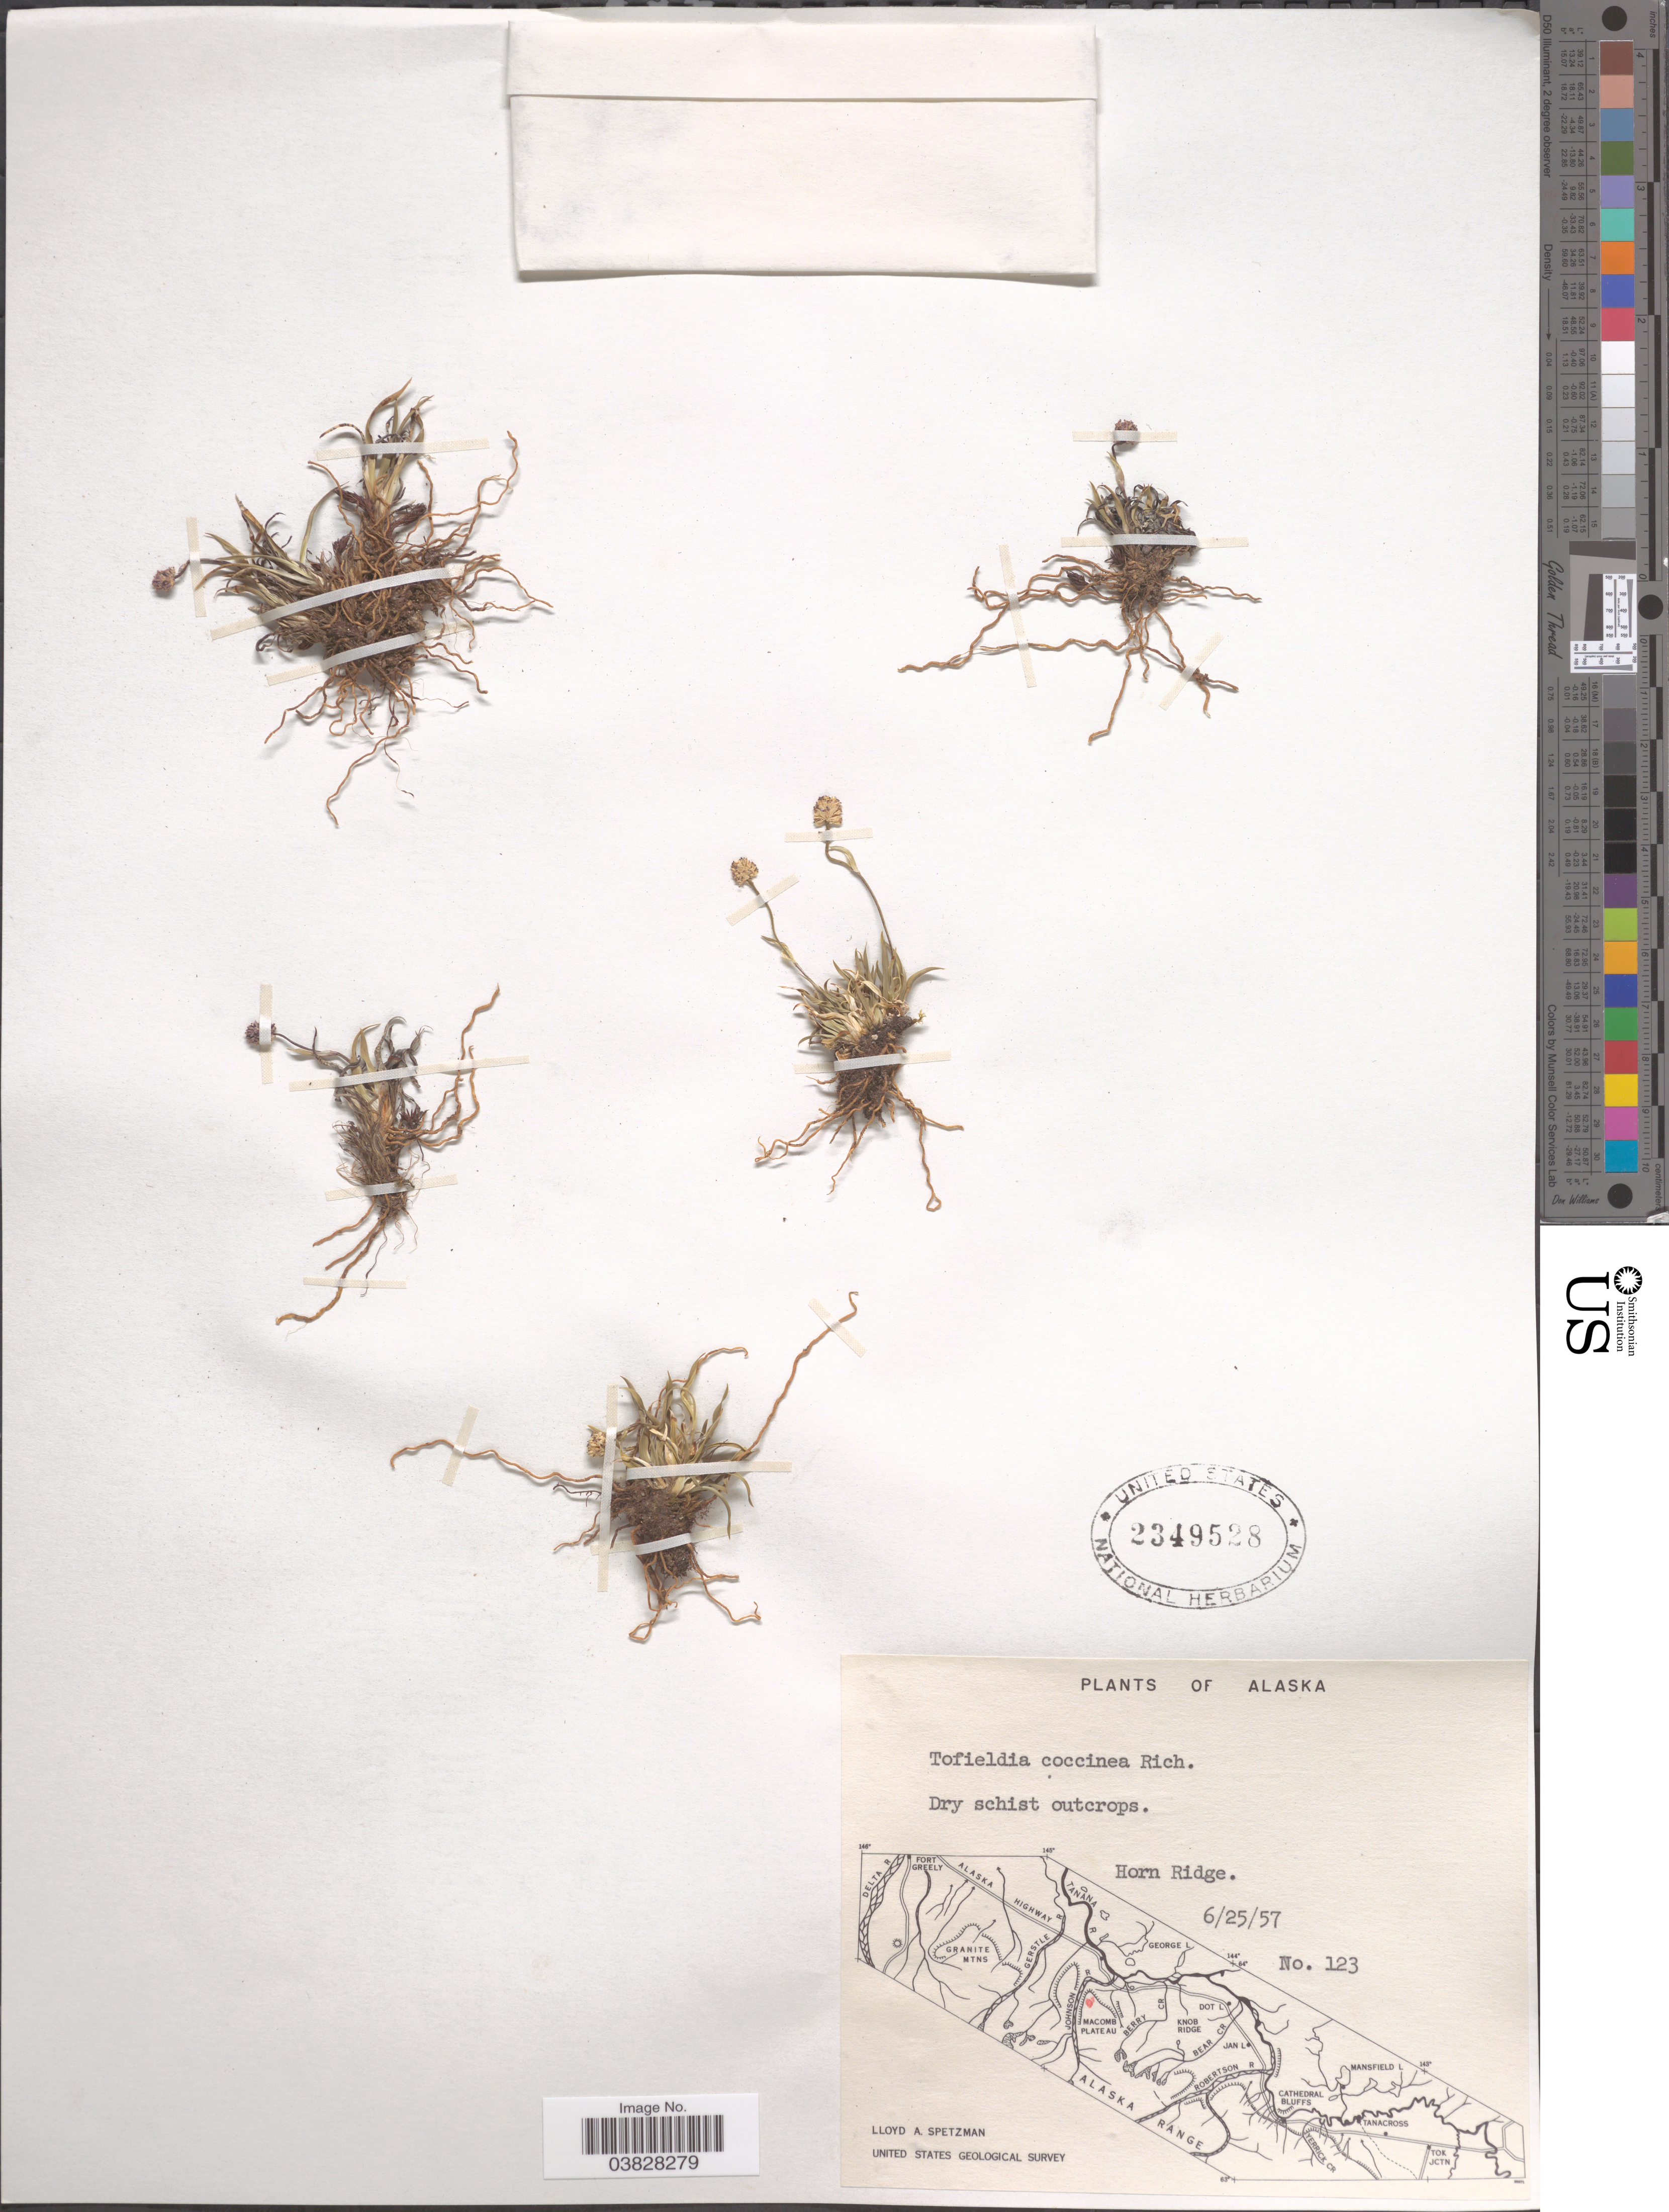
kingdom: Plantae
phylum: Tracheophyta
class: Liliopsida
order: Alismatales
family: Tofieldiaceae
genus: Tofieldia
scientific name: Tofieldia coccinea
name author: Richardson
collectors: L. Spetzman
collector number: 123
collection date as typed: Transcribed d/m/y: 25/6/57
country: United States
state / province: Alaska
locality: Horn Ridge.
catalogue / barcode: US 2349528